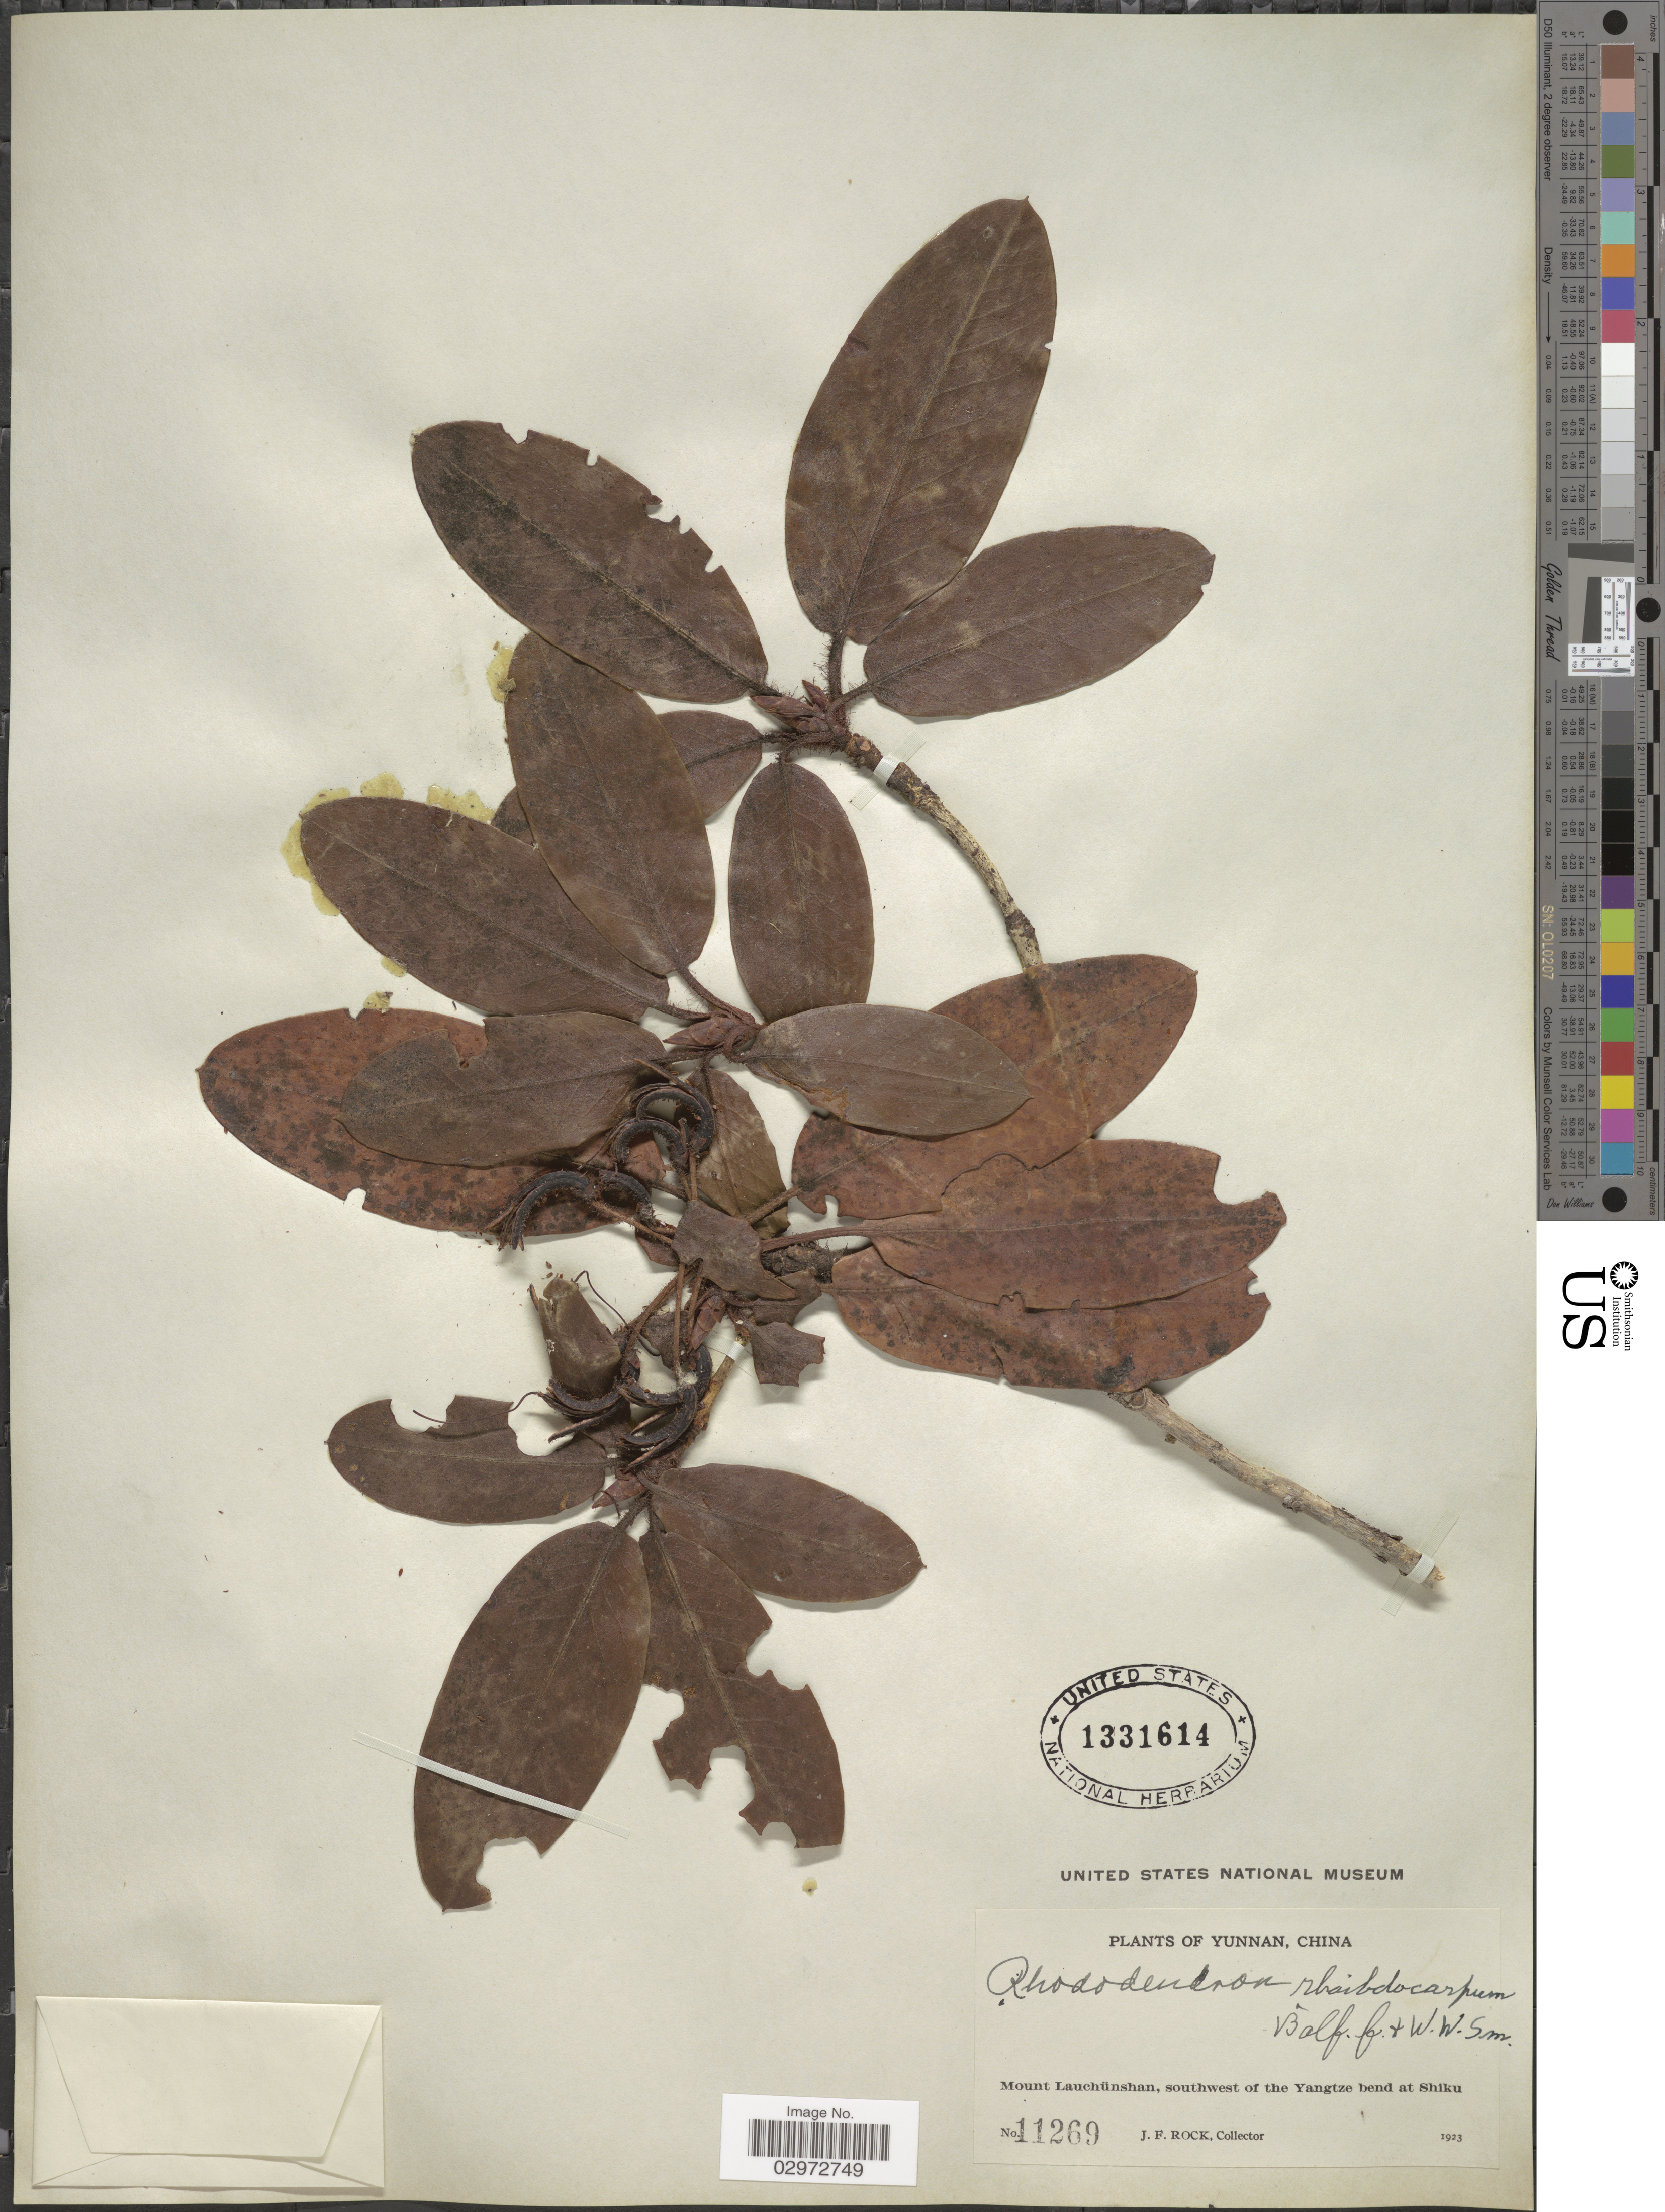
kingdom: Plantae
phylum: Tracheophyta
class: Magnoliopsida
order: Ericales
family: Ericaceae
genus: Rhododendron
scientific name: Rhododendron rhaibocarpum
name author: Balf. f. & W.W. Sm.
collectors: J. Rock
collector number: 11269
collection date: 1923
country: China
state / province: Yunnan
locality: Mount Lauchünshan, southwest of the Yangtze bend at Shiku.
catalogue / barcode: US 1331614